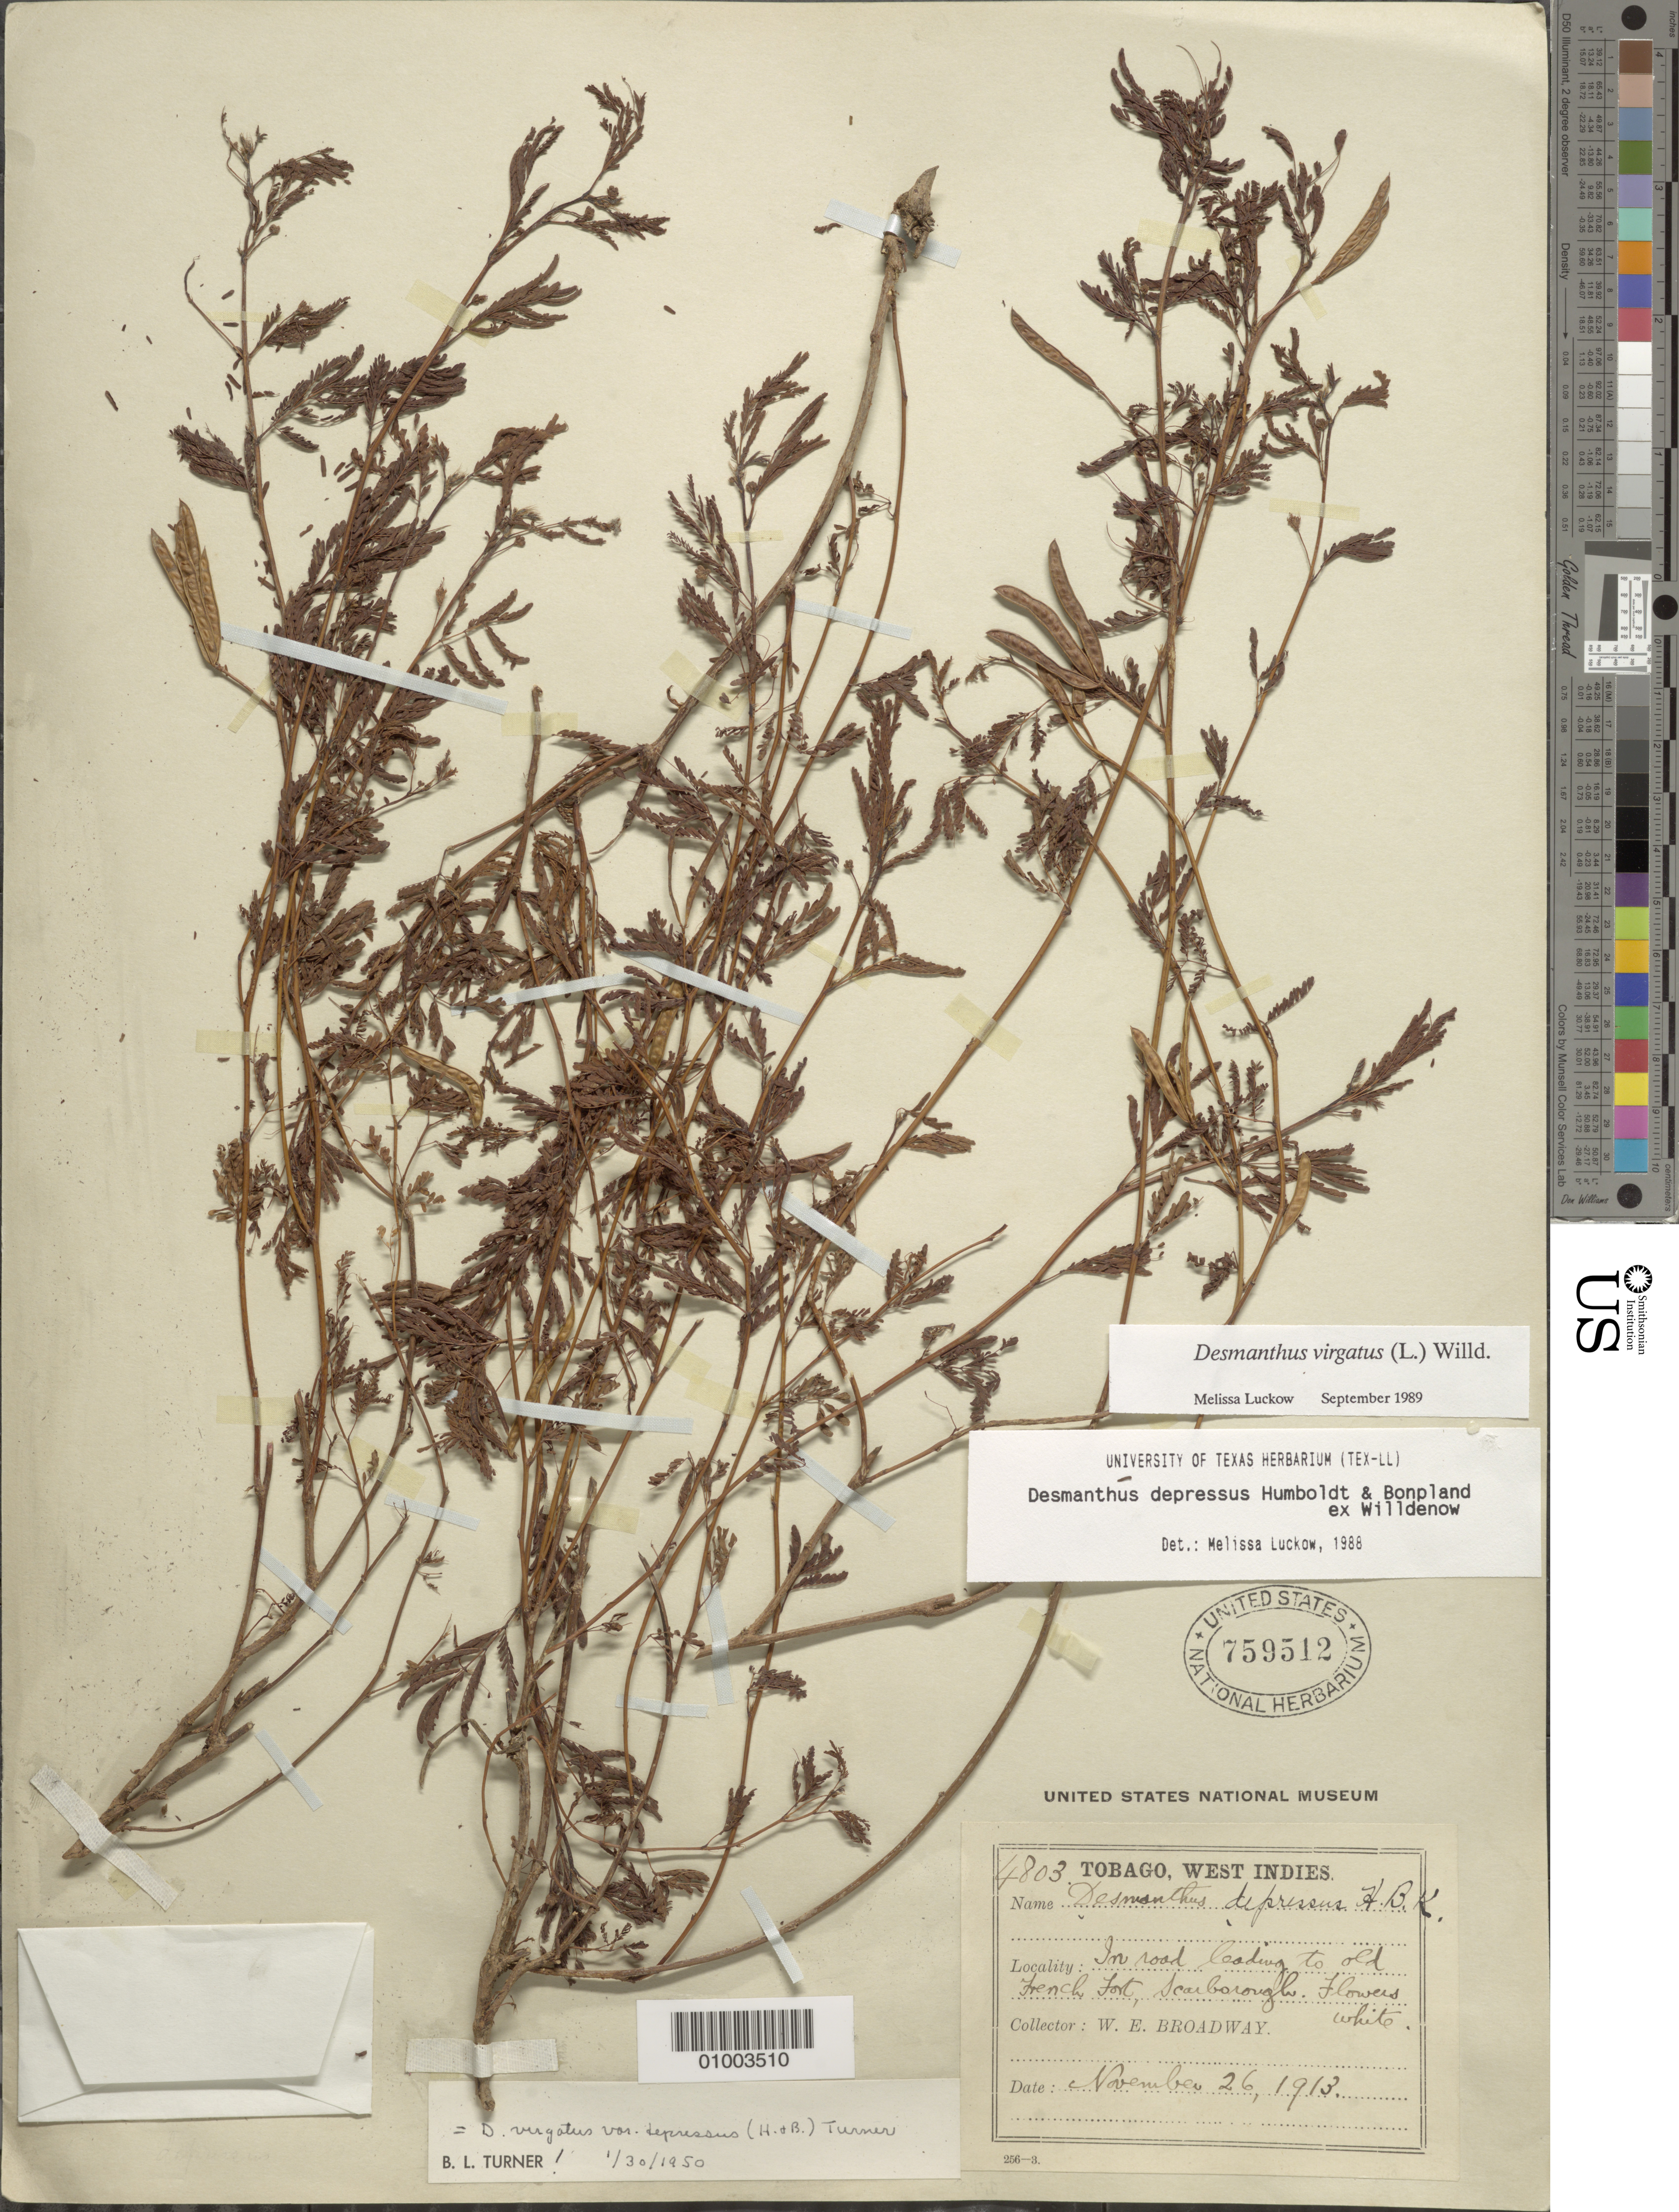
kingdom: Plantae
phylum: Tracheophyta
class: Magnoliopsida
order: Fabales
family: Fabaceae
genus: Desmanthus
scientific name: Desmanthus virgatus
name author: (L.) Willd.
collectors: W. E. Broadway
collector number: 4803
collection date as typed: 26 Nov 1913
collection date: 1913-11-26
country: Trinidad and Tobago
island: Tobago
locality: In road leading to old French fort, Scarborough. Flowers white.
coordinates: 0 N, 0 E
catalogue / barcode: US 759512